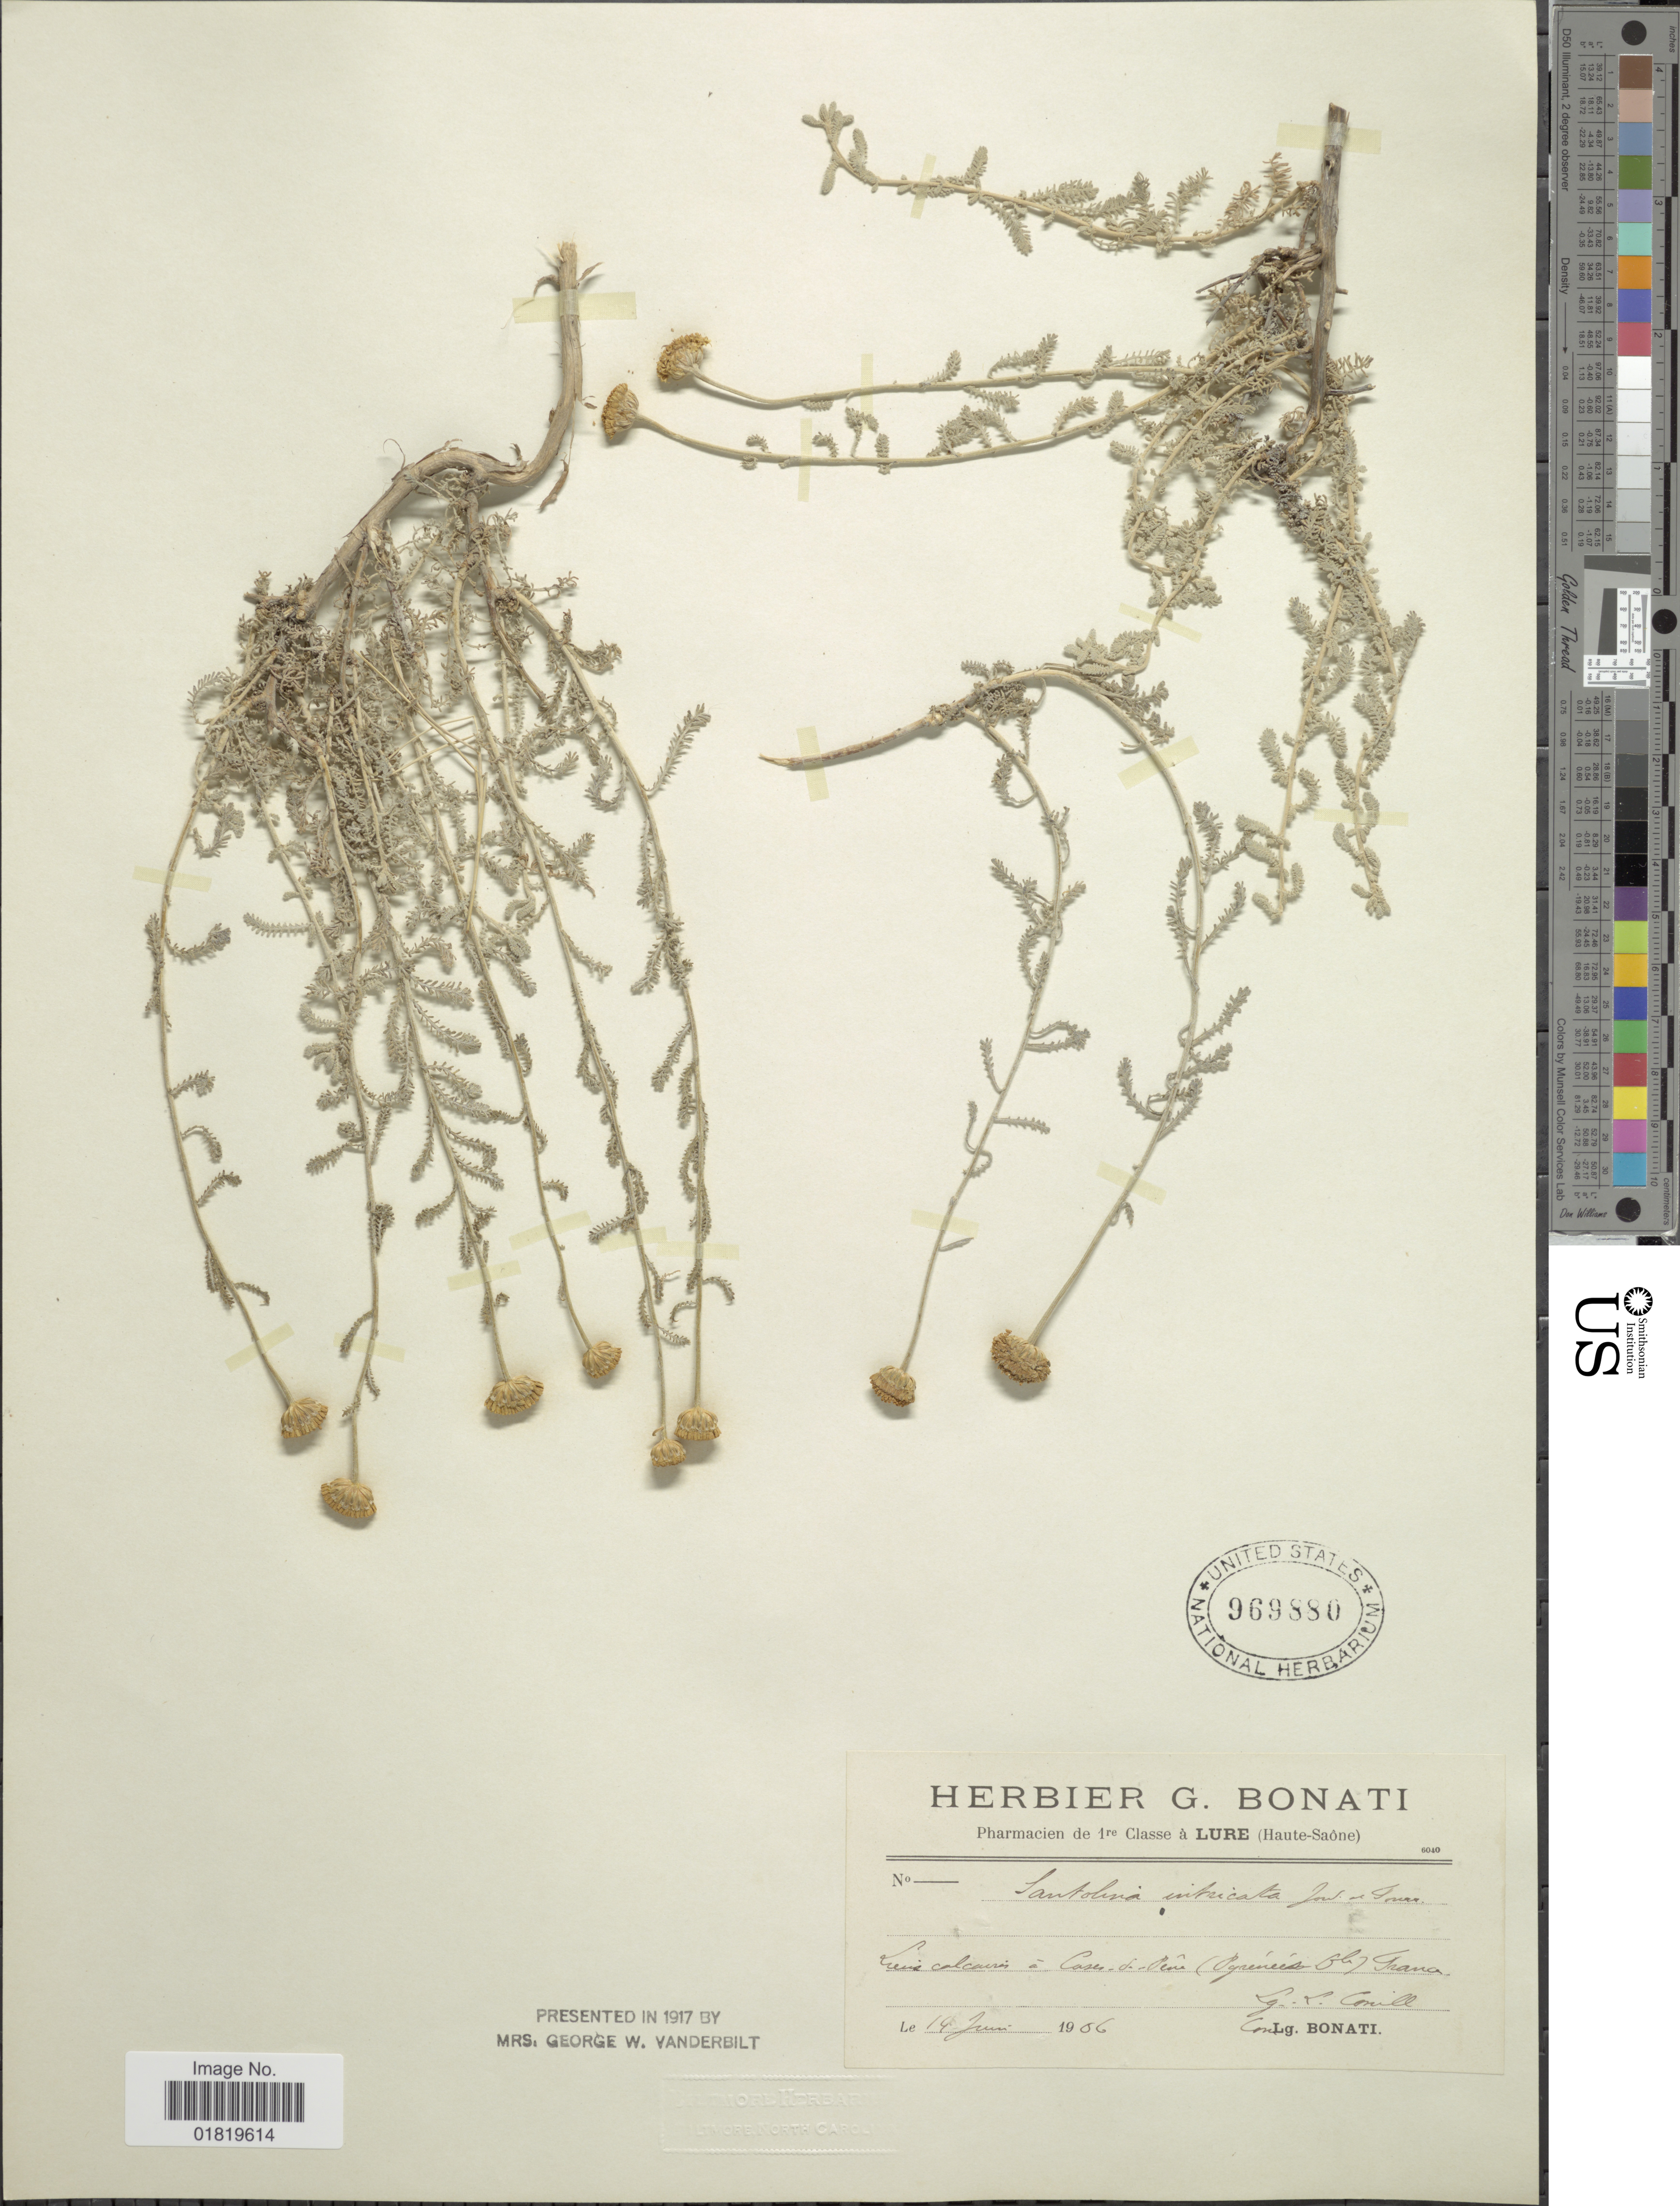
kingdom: Plantae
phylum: Tracheophyta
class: Magnoliopsida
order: Asterales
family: Asteraceae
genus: Santolina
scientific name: Santolina intricata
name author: Jord. & Fourr.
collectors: G. Bonati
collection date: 1906-06-19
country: France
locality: Pyrenees Ob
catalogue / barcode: US 969880